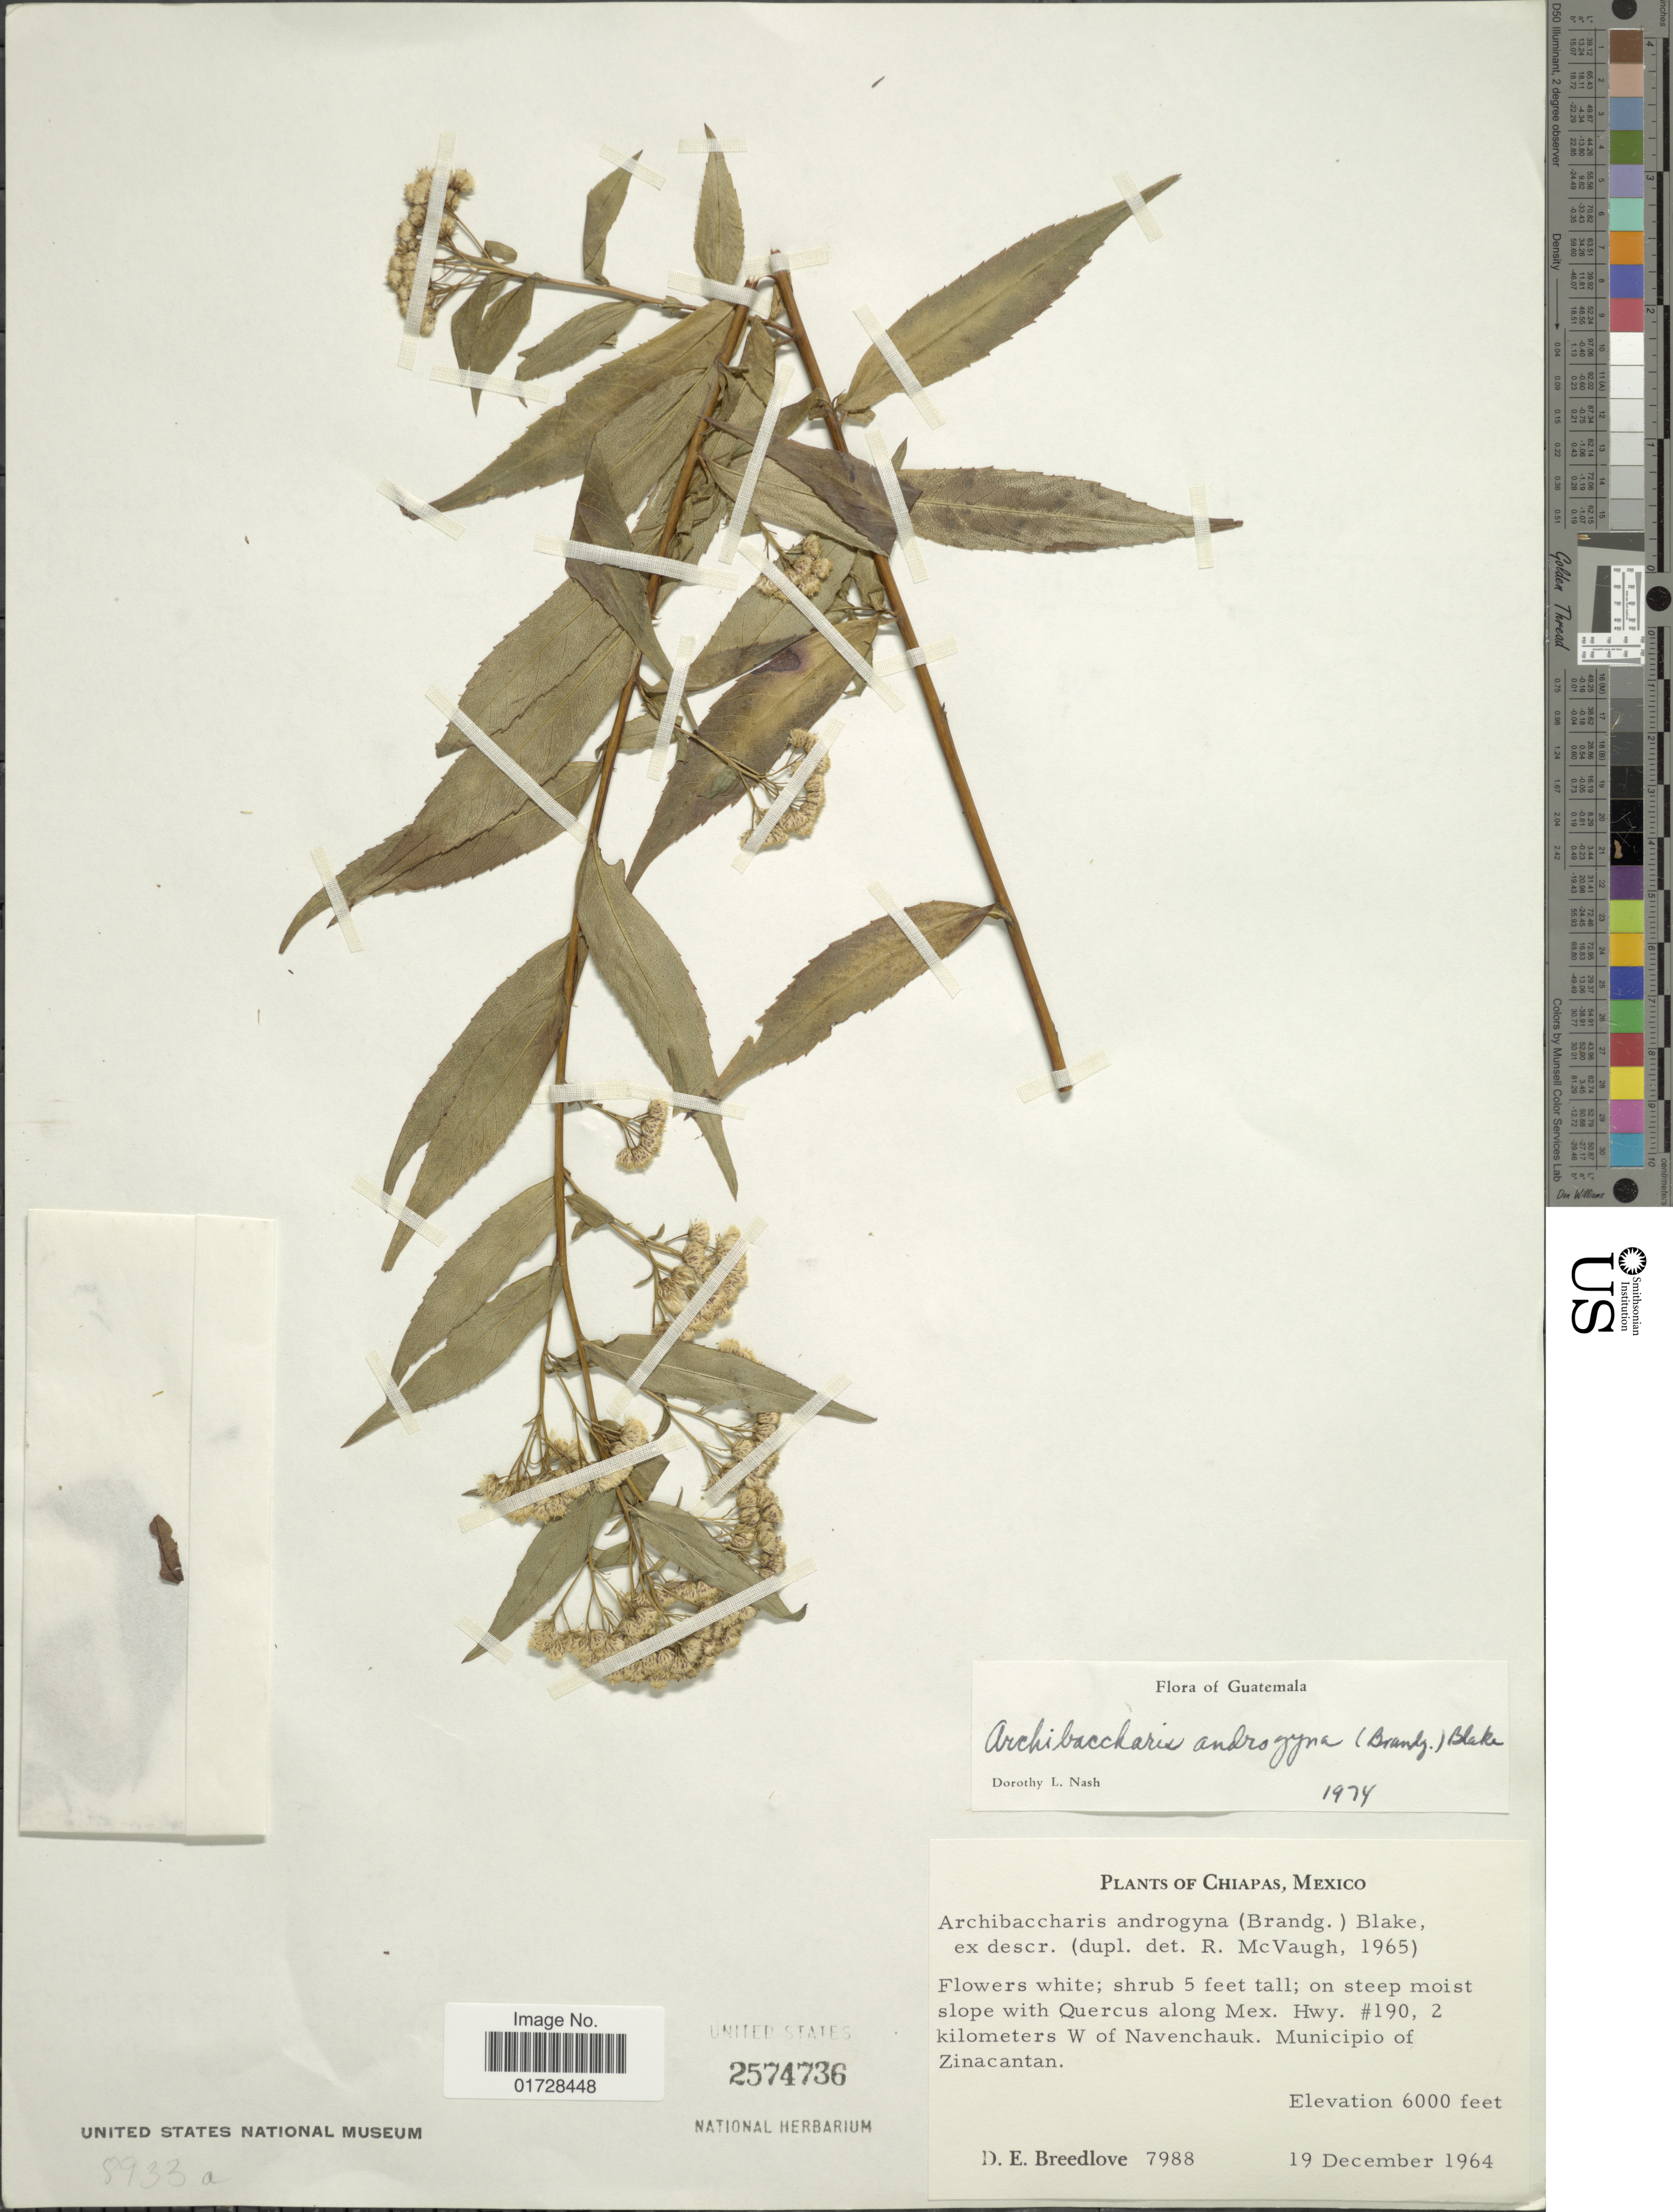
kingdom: Plantae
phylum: Tracheophyta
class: Magnoliopsida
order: Asterales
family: Asteraceae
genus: Archibaccharis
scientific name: Archibaccharis androgyna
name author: (Brandegee) S.F. Blake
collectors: D. E. Breedlove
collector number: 7988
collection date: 1964-12-19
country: Mexico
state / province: Chiapas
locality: Slope with Quercus along Mex. Hwy. #190, 2 kilometers W of Navenchauk, Municipio of Zinacantan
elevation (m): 1829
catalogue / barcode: US 2574736